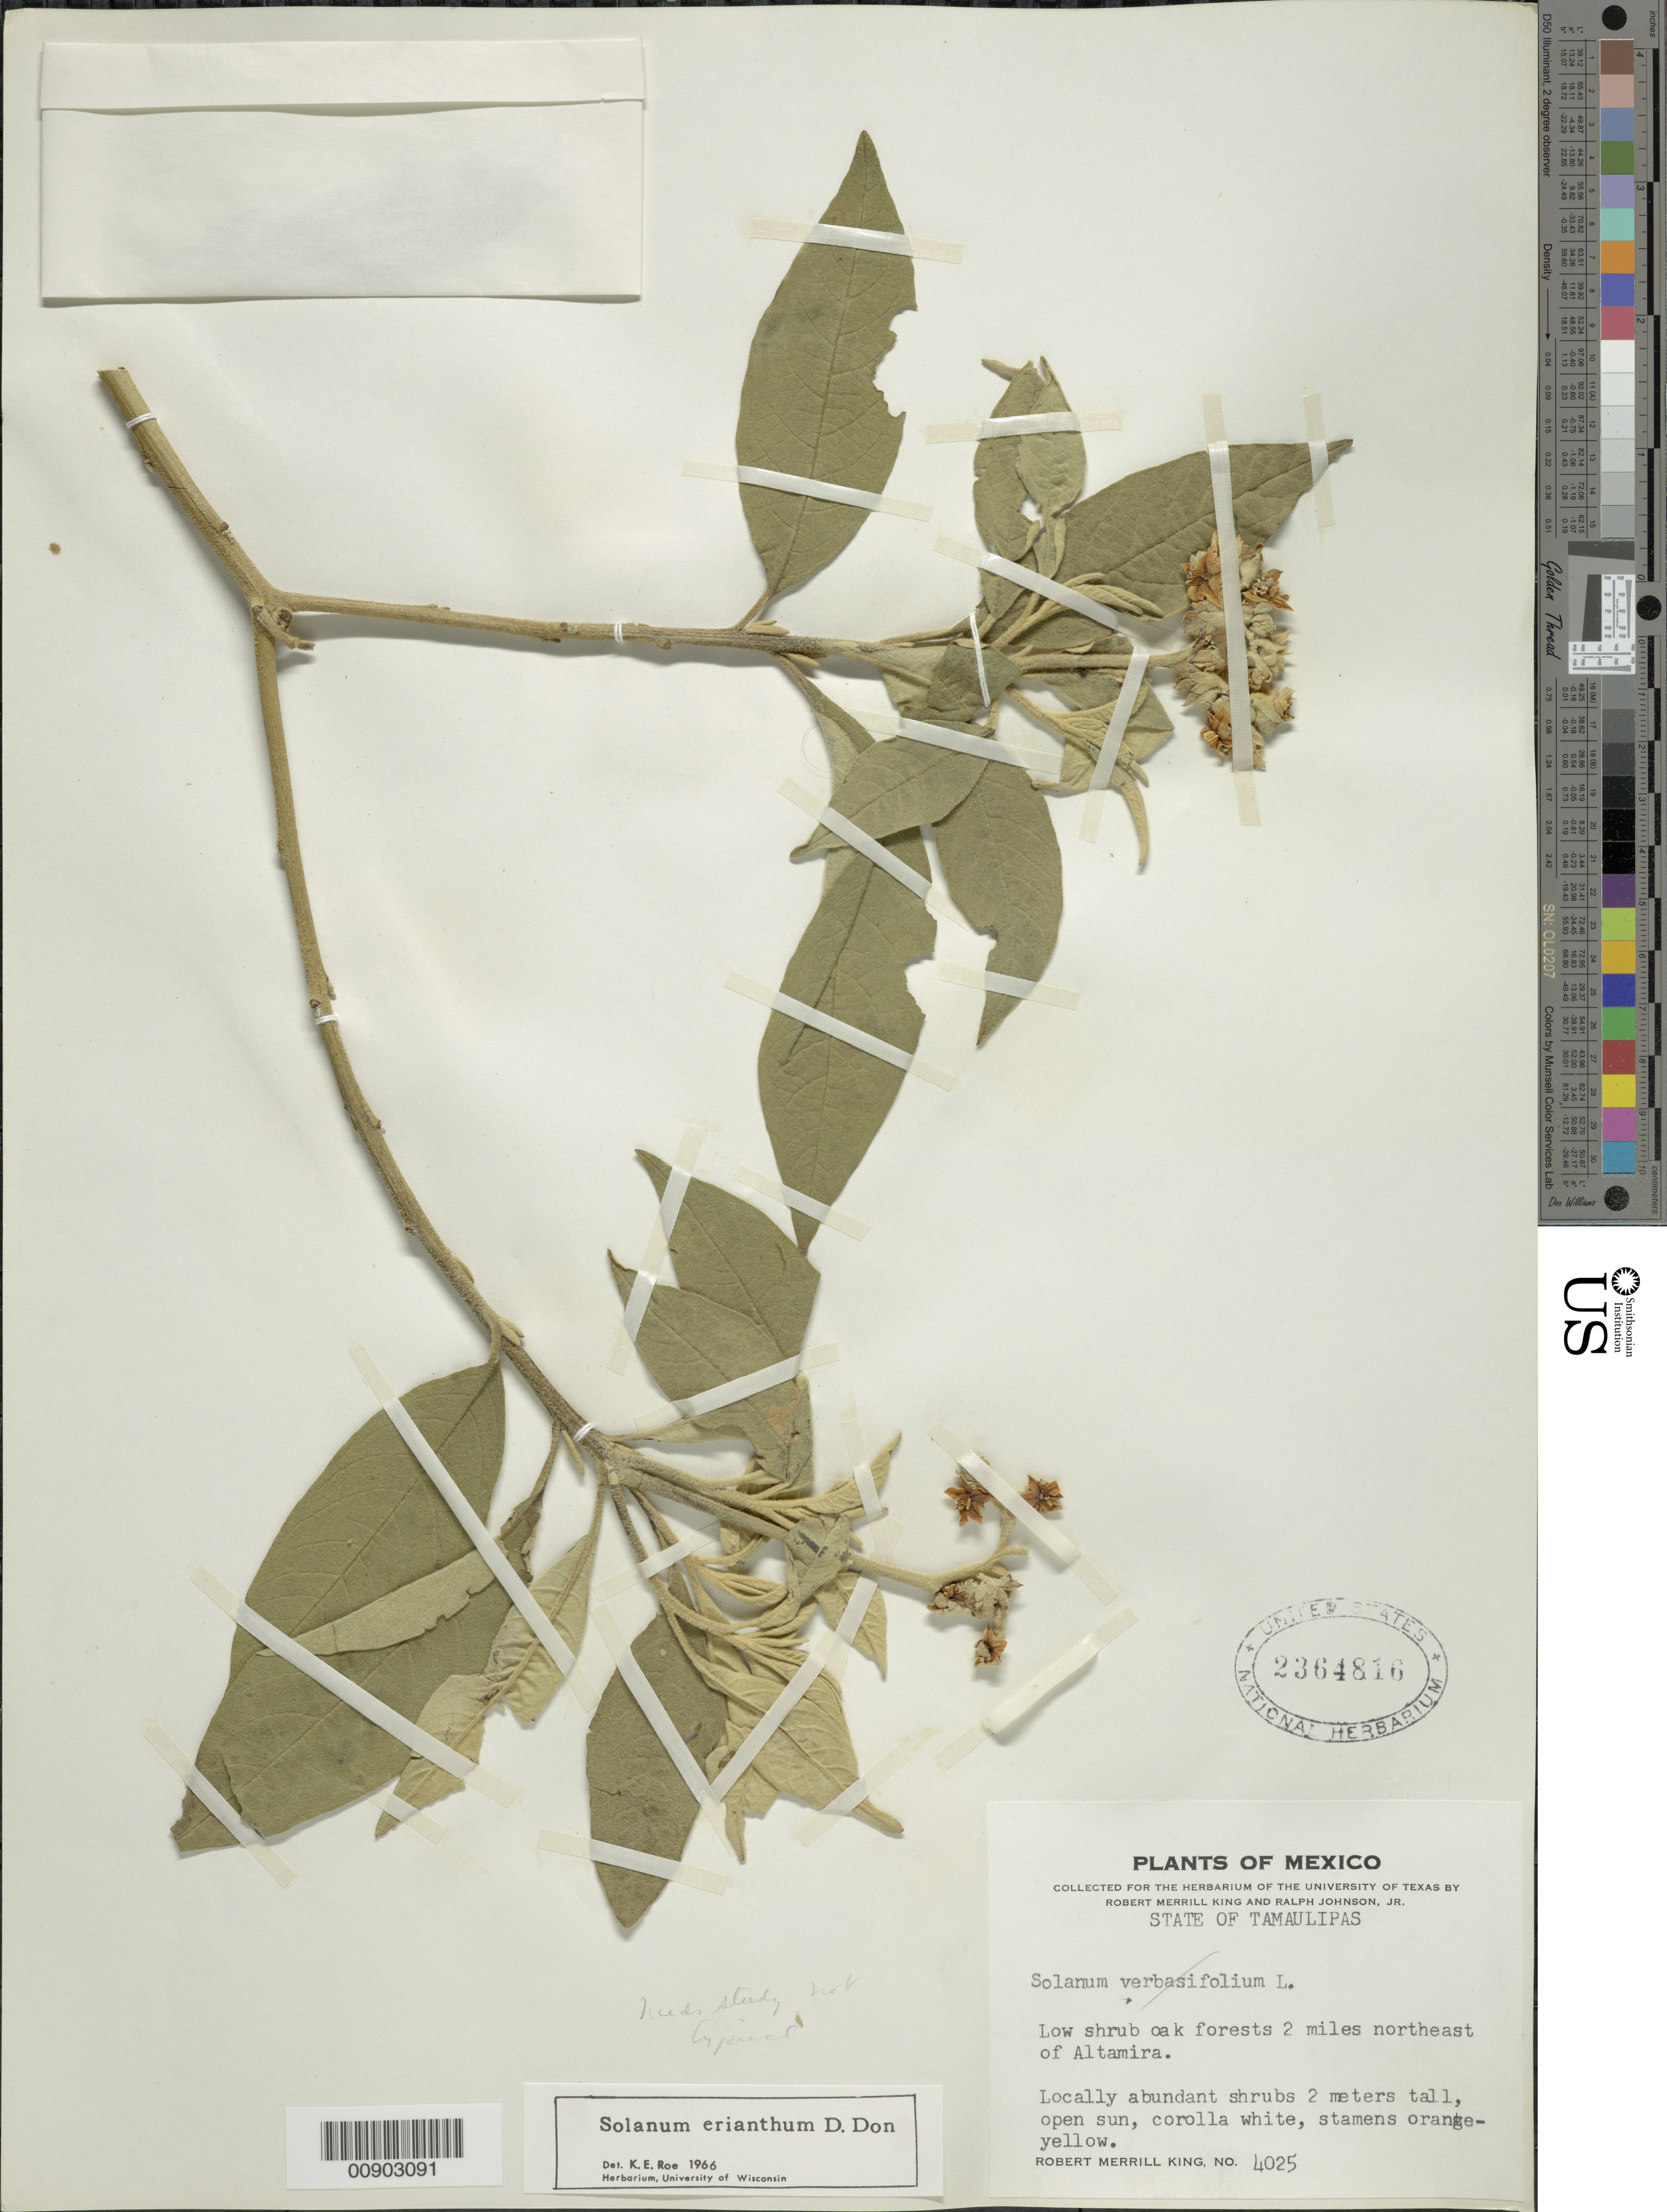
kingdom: Plantae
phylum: Tracheophyta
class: Magnoliopsida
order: Solanales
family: Solanaceae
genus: Solanum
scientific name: Solanum erianthum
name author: D. Don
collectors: R. M. King & R. Johnson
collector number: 4025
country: Mexico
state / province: Tamaulipas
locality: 2 miles northeast of Altamira, Tamaulipas.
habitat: Low shrub forests. Open sun.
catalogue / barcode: US 2364816